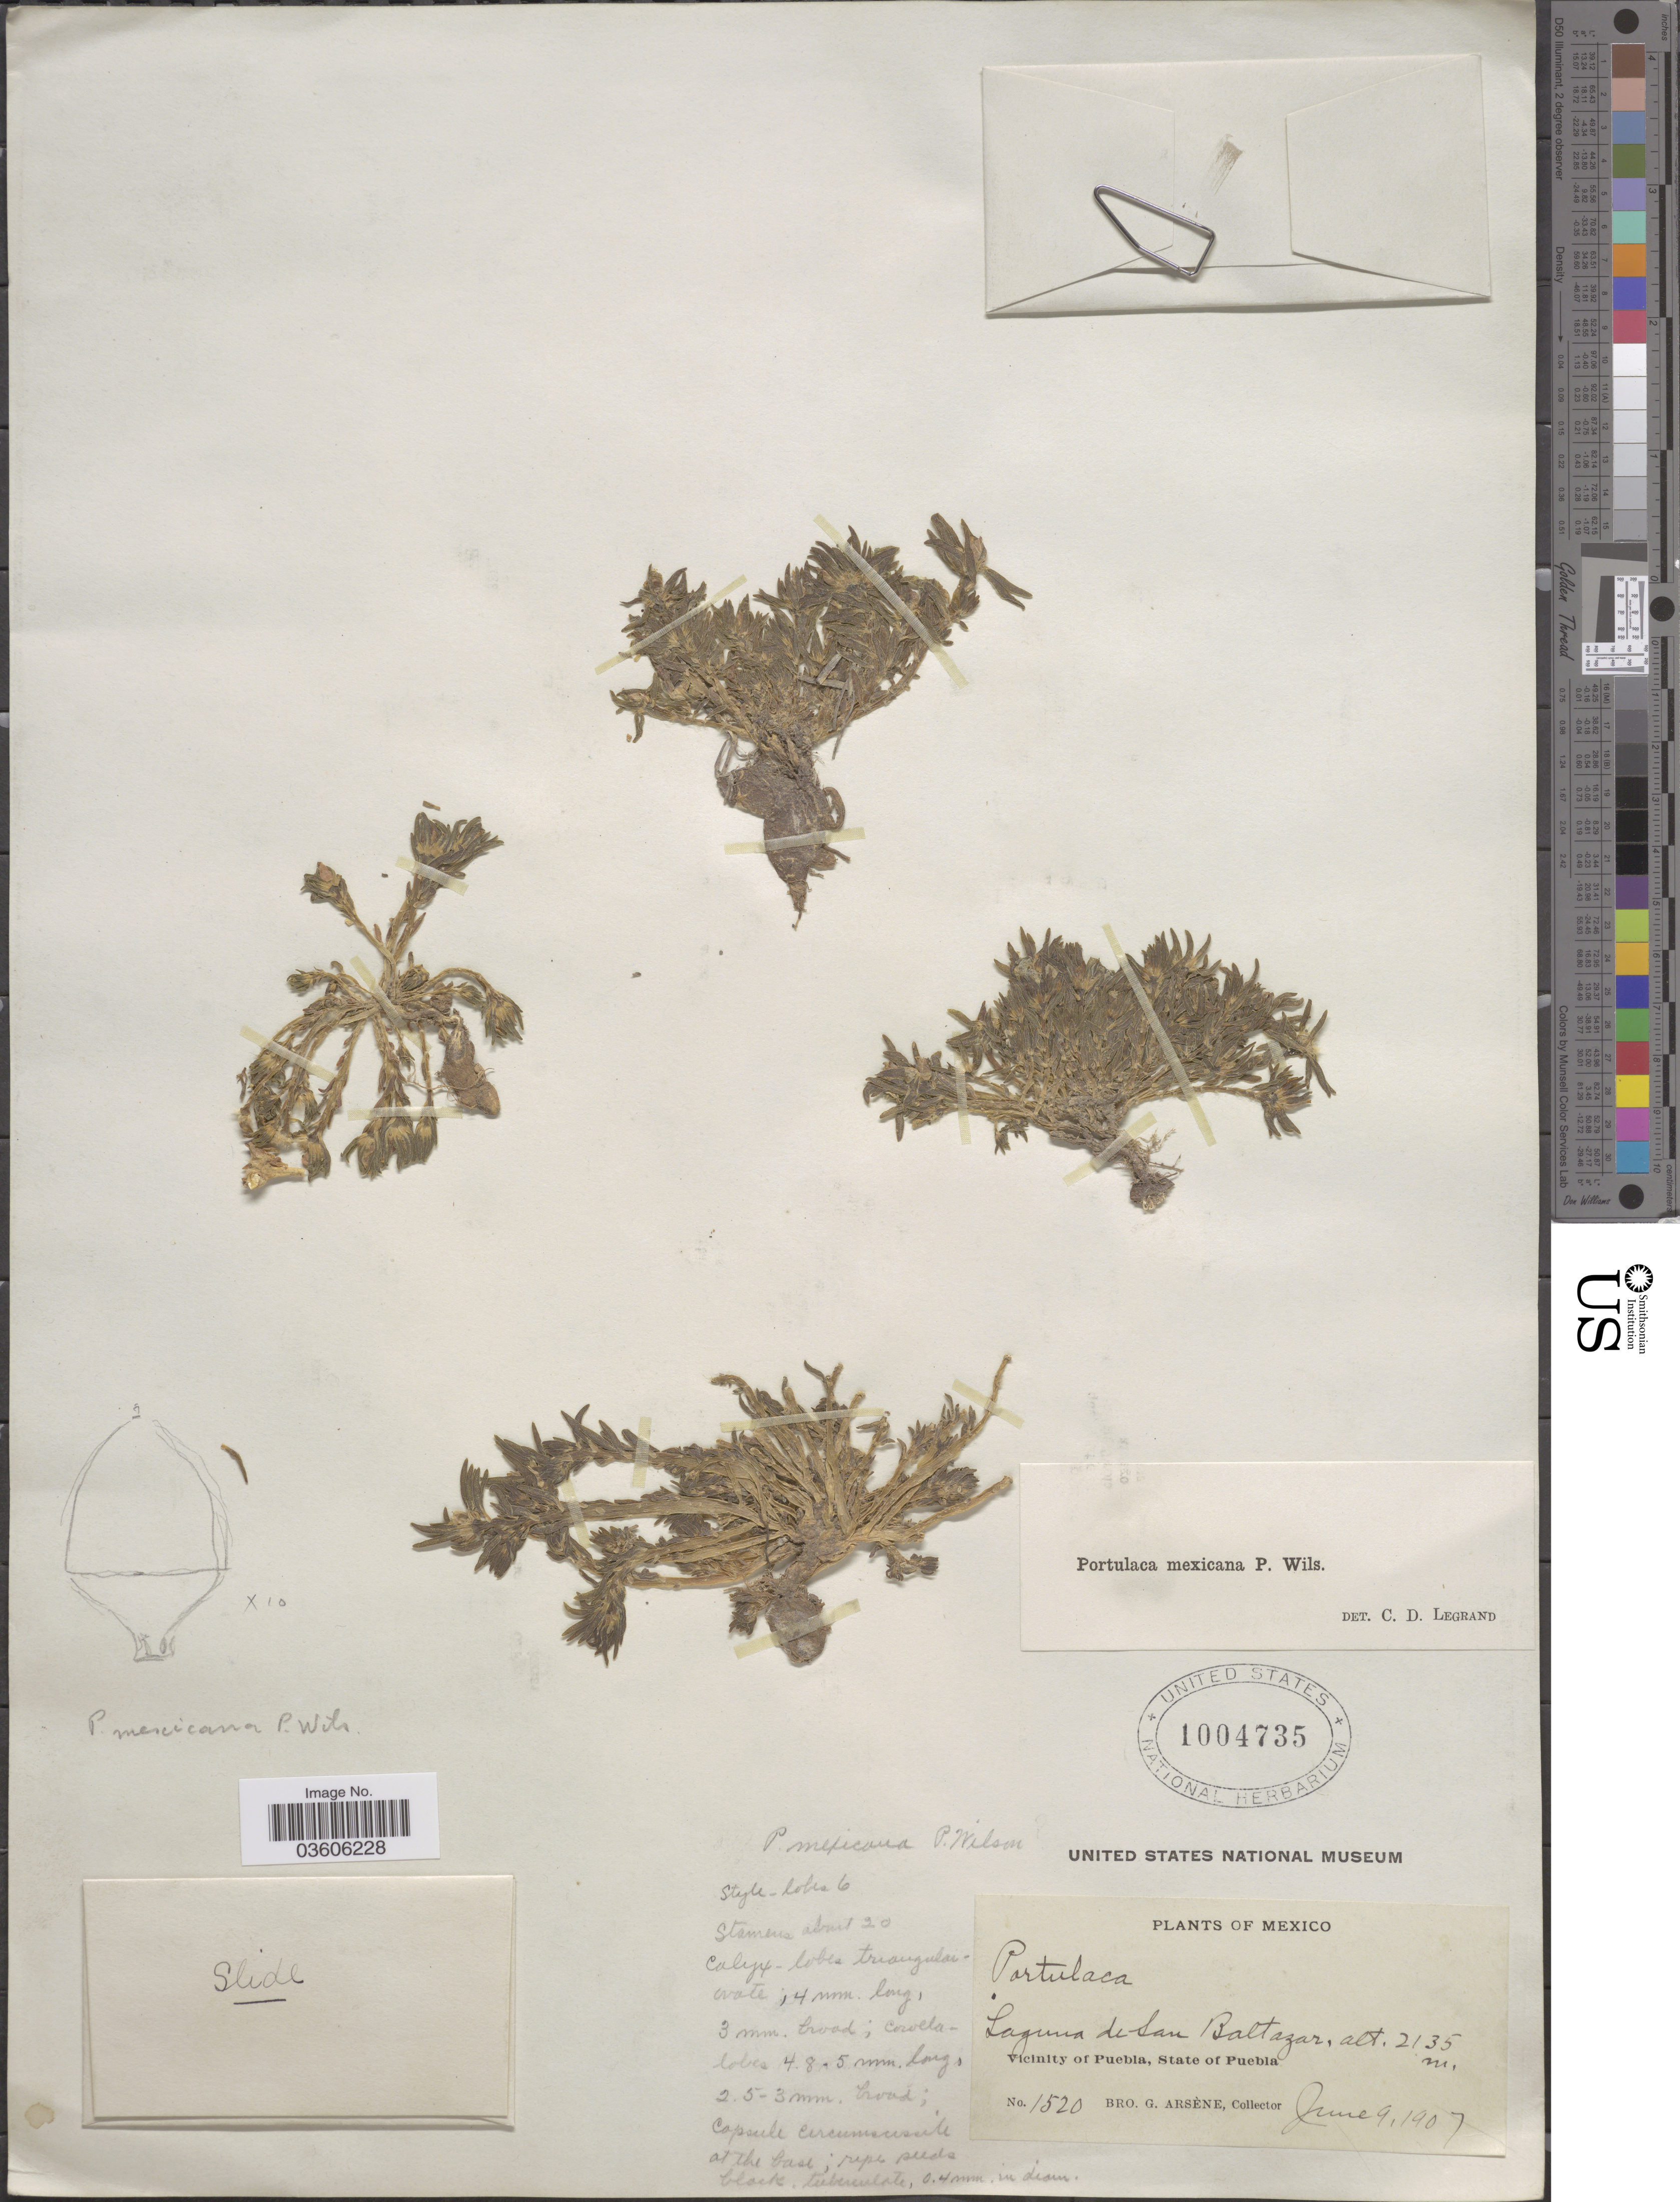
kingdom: Plantae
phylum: Tracheophyta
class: Magnoliopsida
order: Caryophyllales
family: Portulacaceae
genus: Portulaca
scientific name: Portulaca mexicana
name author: P. Wilson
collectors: Bro. G. Arsène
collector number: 1520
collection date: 1907-06-09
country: Mexico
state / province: Puebla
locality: Laguna de San Baltazar. Vicinity of Puebla.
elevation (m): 2135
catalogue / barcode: US 1004735